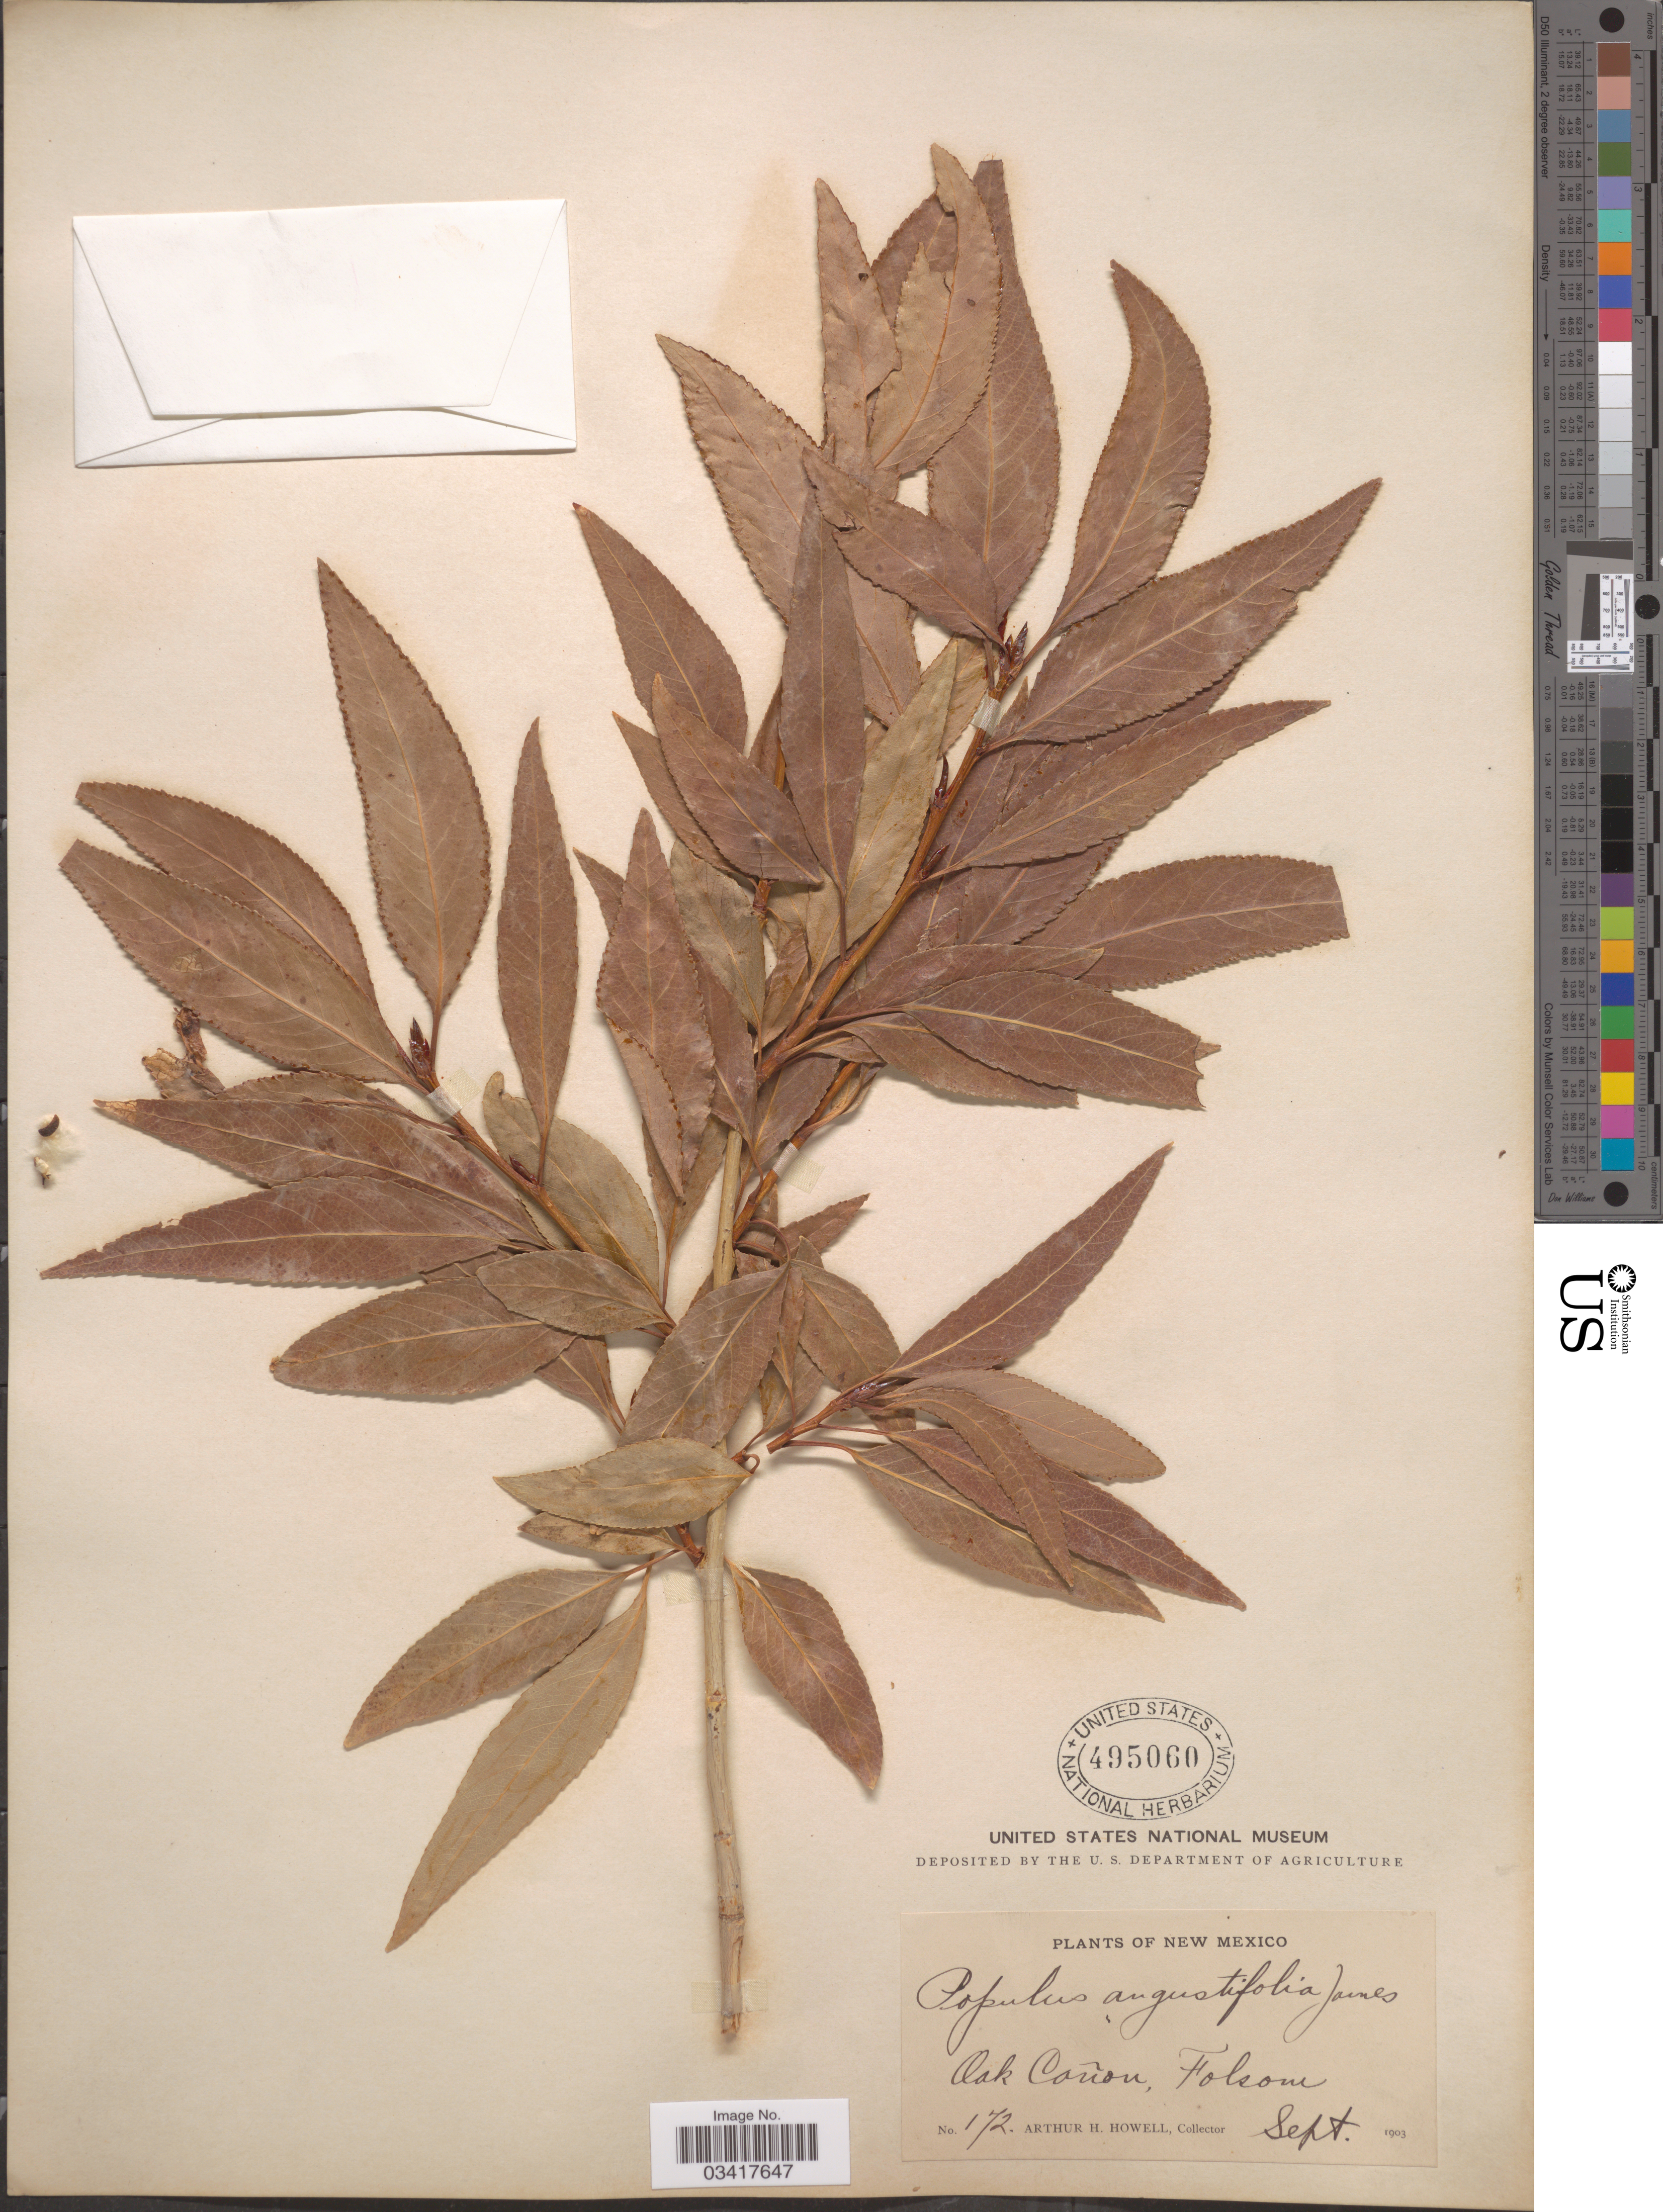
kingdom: Plantae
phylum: Tracheophyta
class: Magnoliopsida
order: Malpighiales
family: Salicaceae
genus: Populus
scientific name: Populus angustifolia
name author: E. James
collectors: A. H. Howell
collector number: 172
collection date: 1903-09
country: United States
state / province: New Mexico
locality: Oak Cañon. Folsom.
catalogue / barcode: US 495060